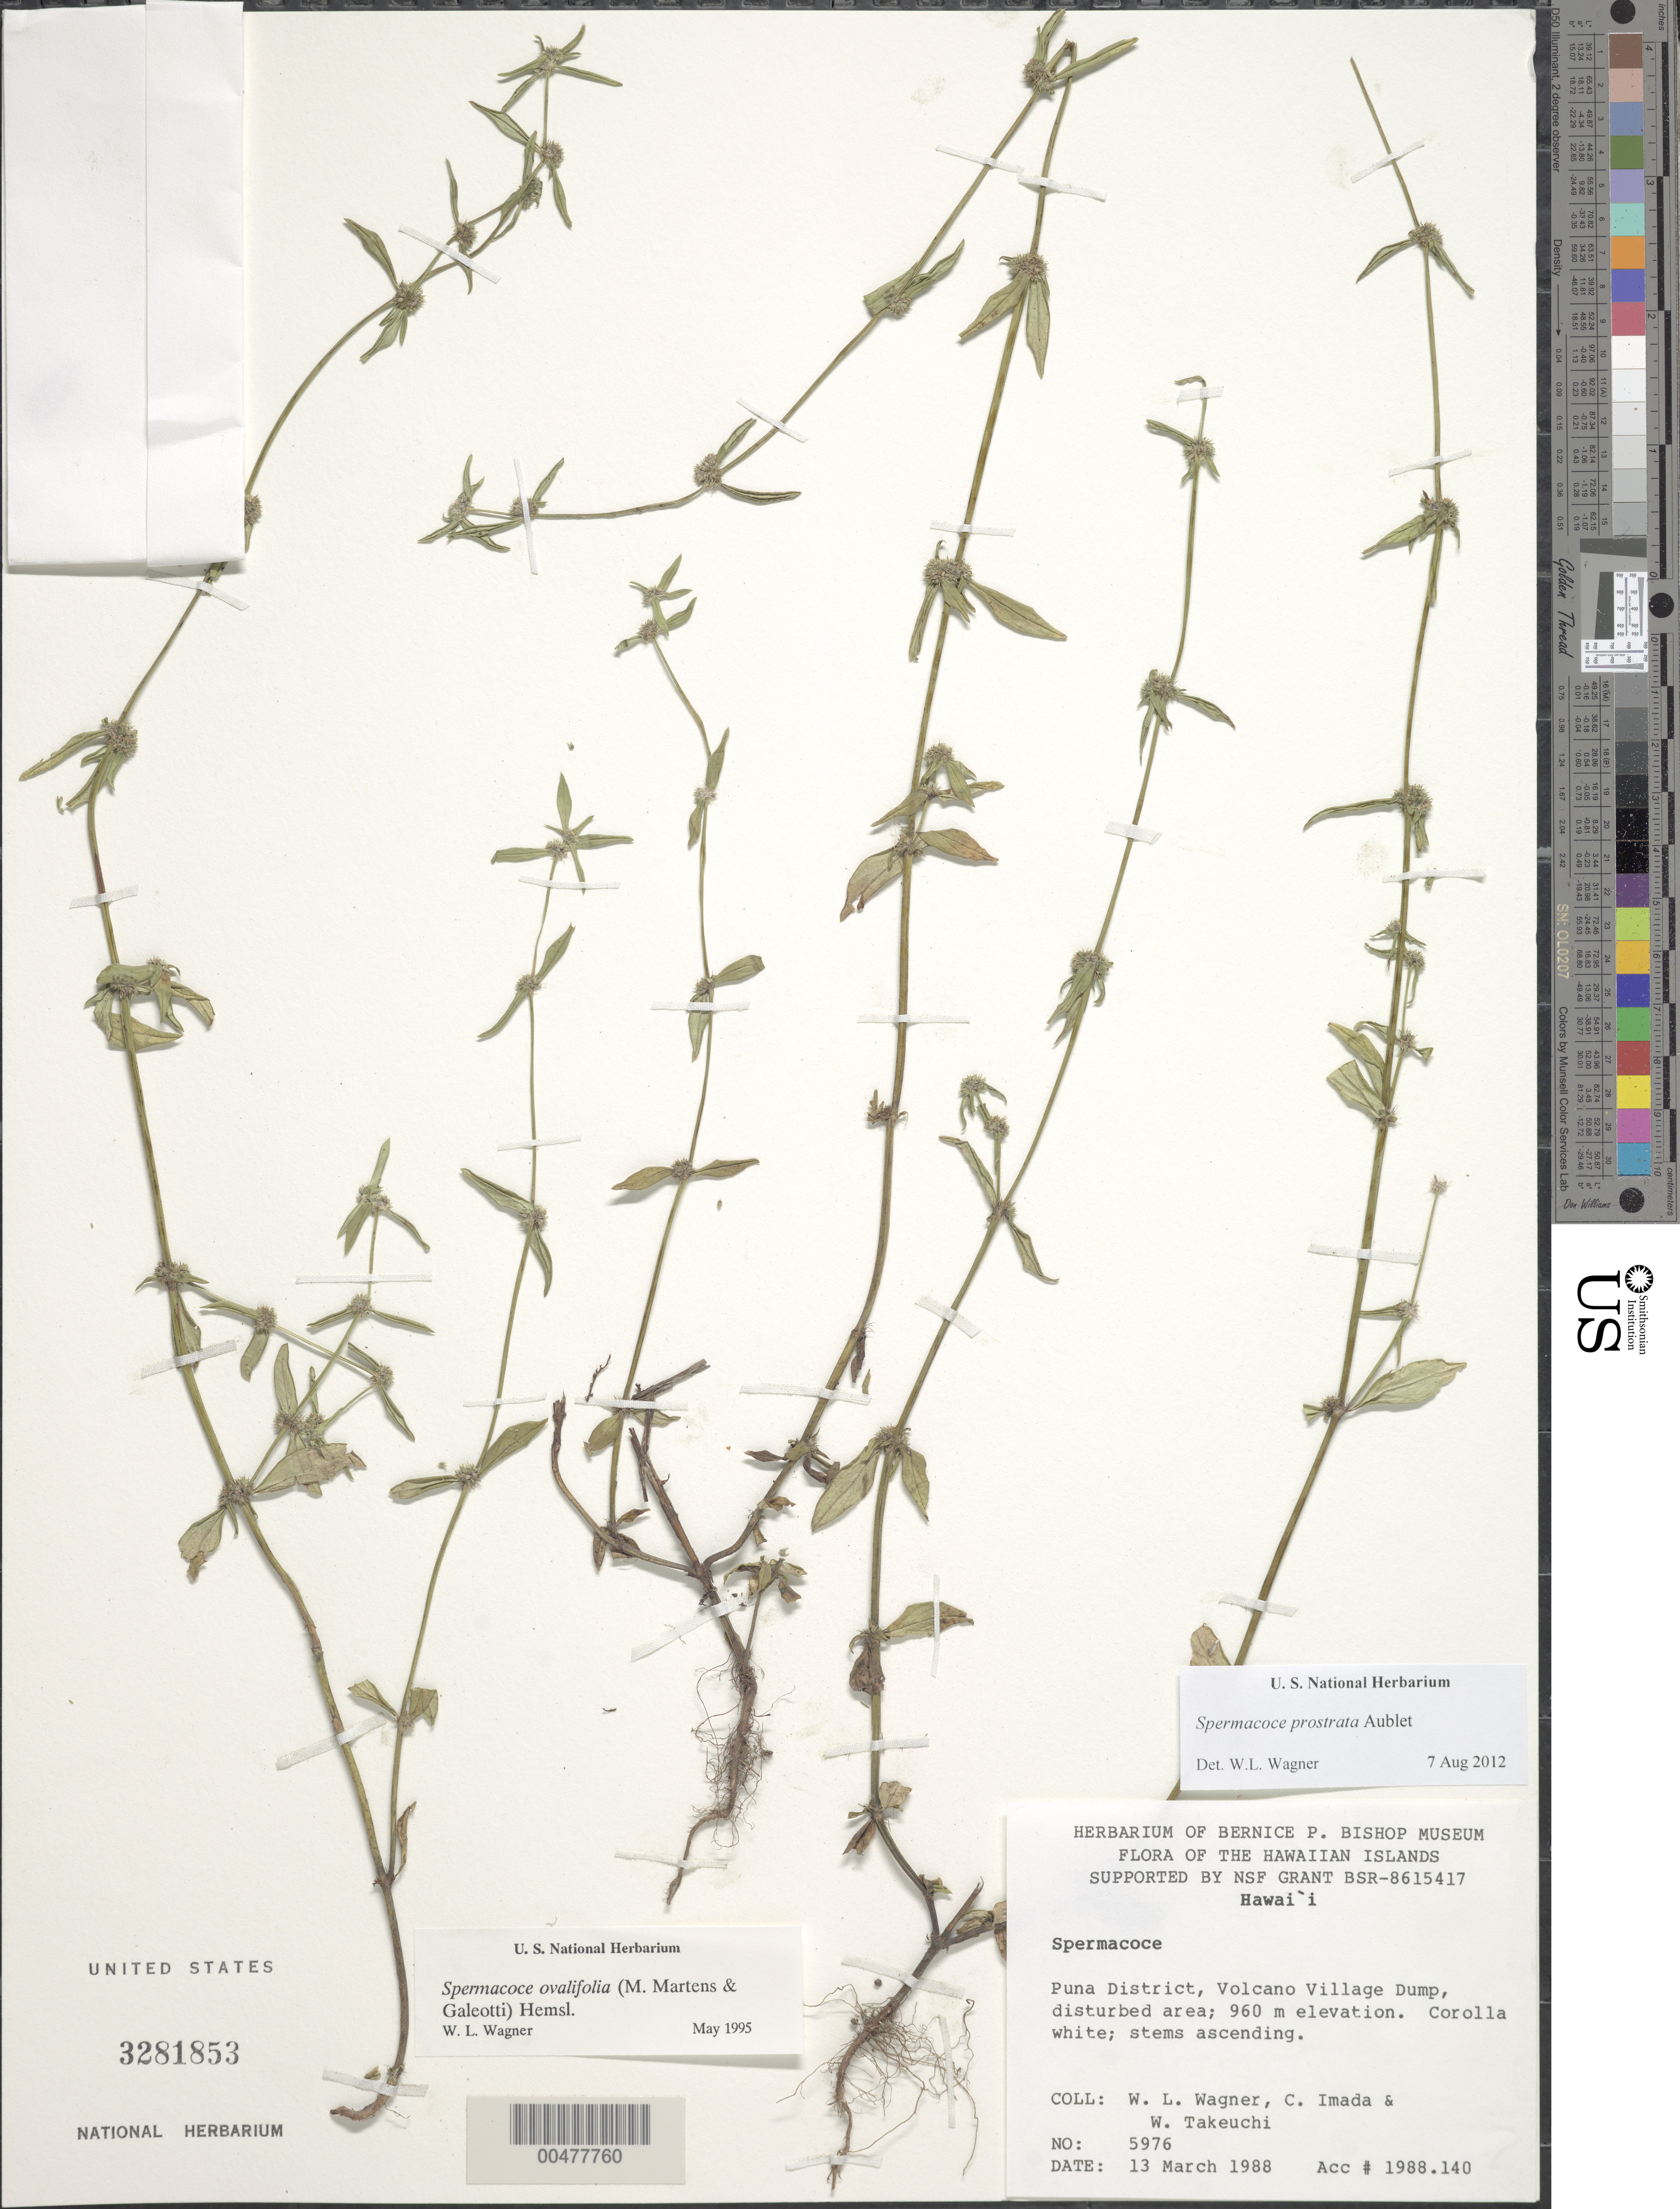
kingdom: Plantae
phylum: Tracheophyta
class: Magnoliopsida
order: Gentianales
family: Rubiaceae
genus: Spermacoce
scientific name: Spermacoce prostrata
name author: Aubl.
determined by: Wagner, W. L., (BOT), Smithsonian Institution - National Museum of Natural History (UNITED STATES)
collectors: W. L. Wagner, C. Imada & W. N. Takeuchi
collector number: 5976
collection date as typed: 13 Mar 1988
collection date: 1988-03-13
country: United States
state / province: Hawaii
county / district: Hawaii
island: Hawaii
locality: Puna Dist., Volcano Village Dump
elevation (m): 960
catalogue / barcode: US 3281853